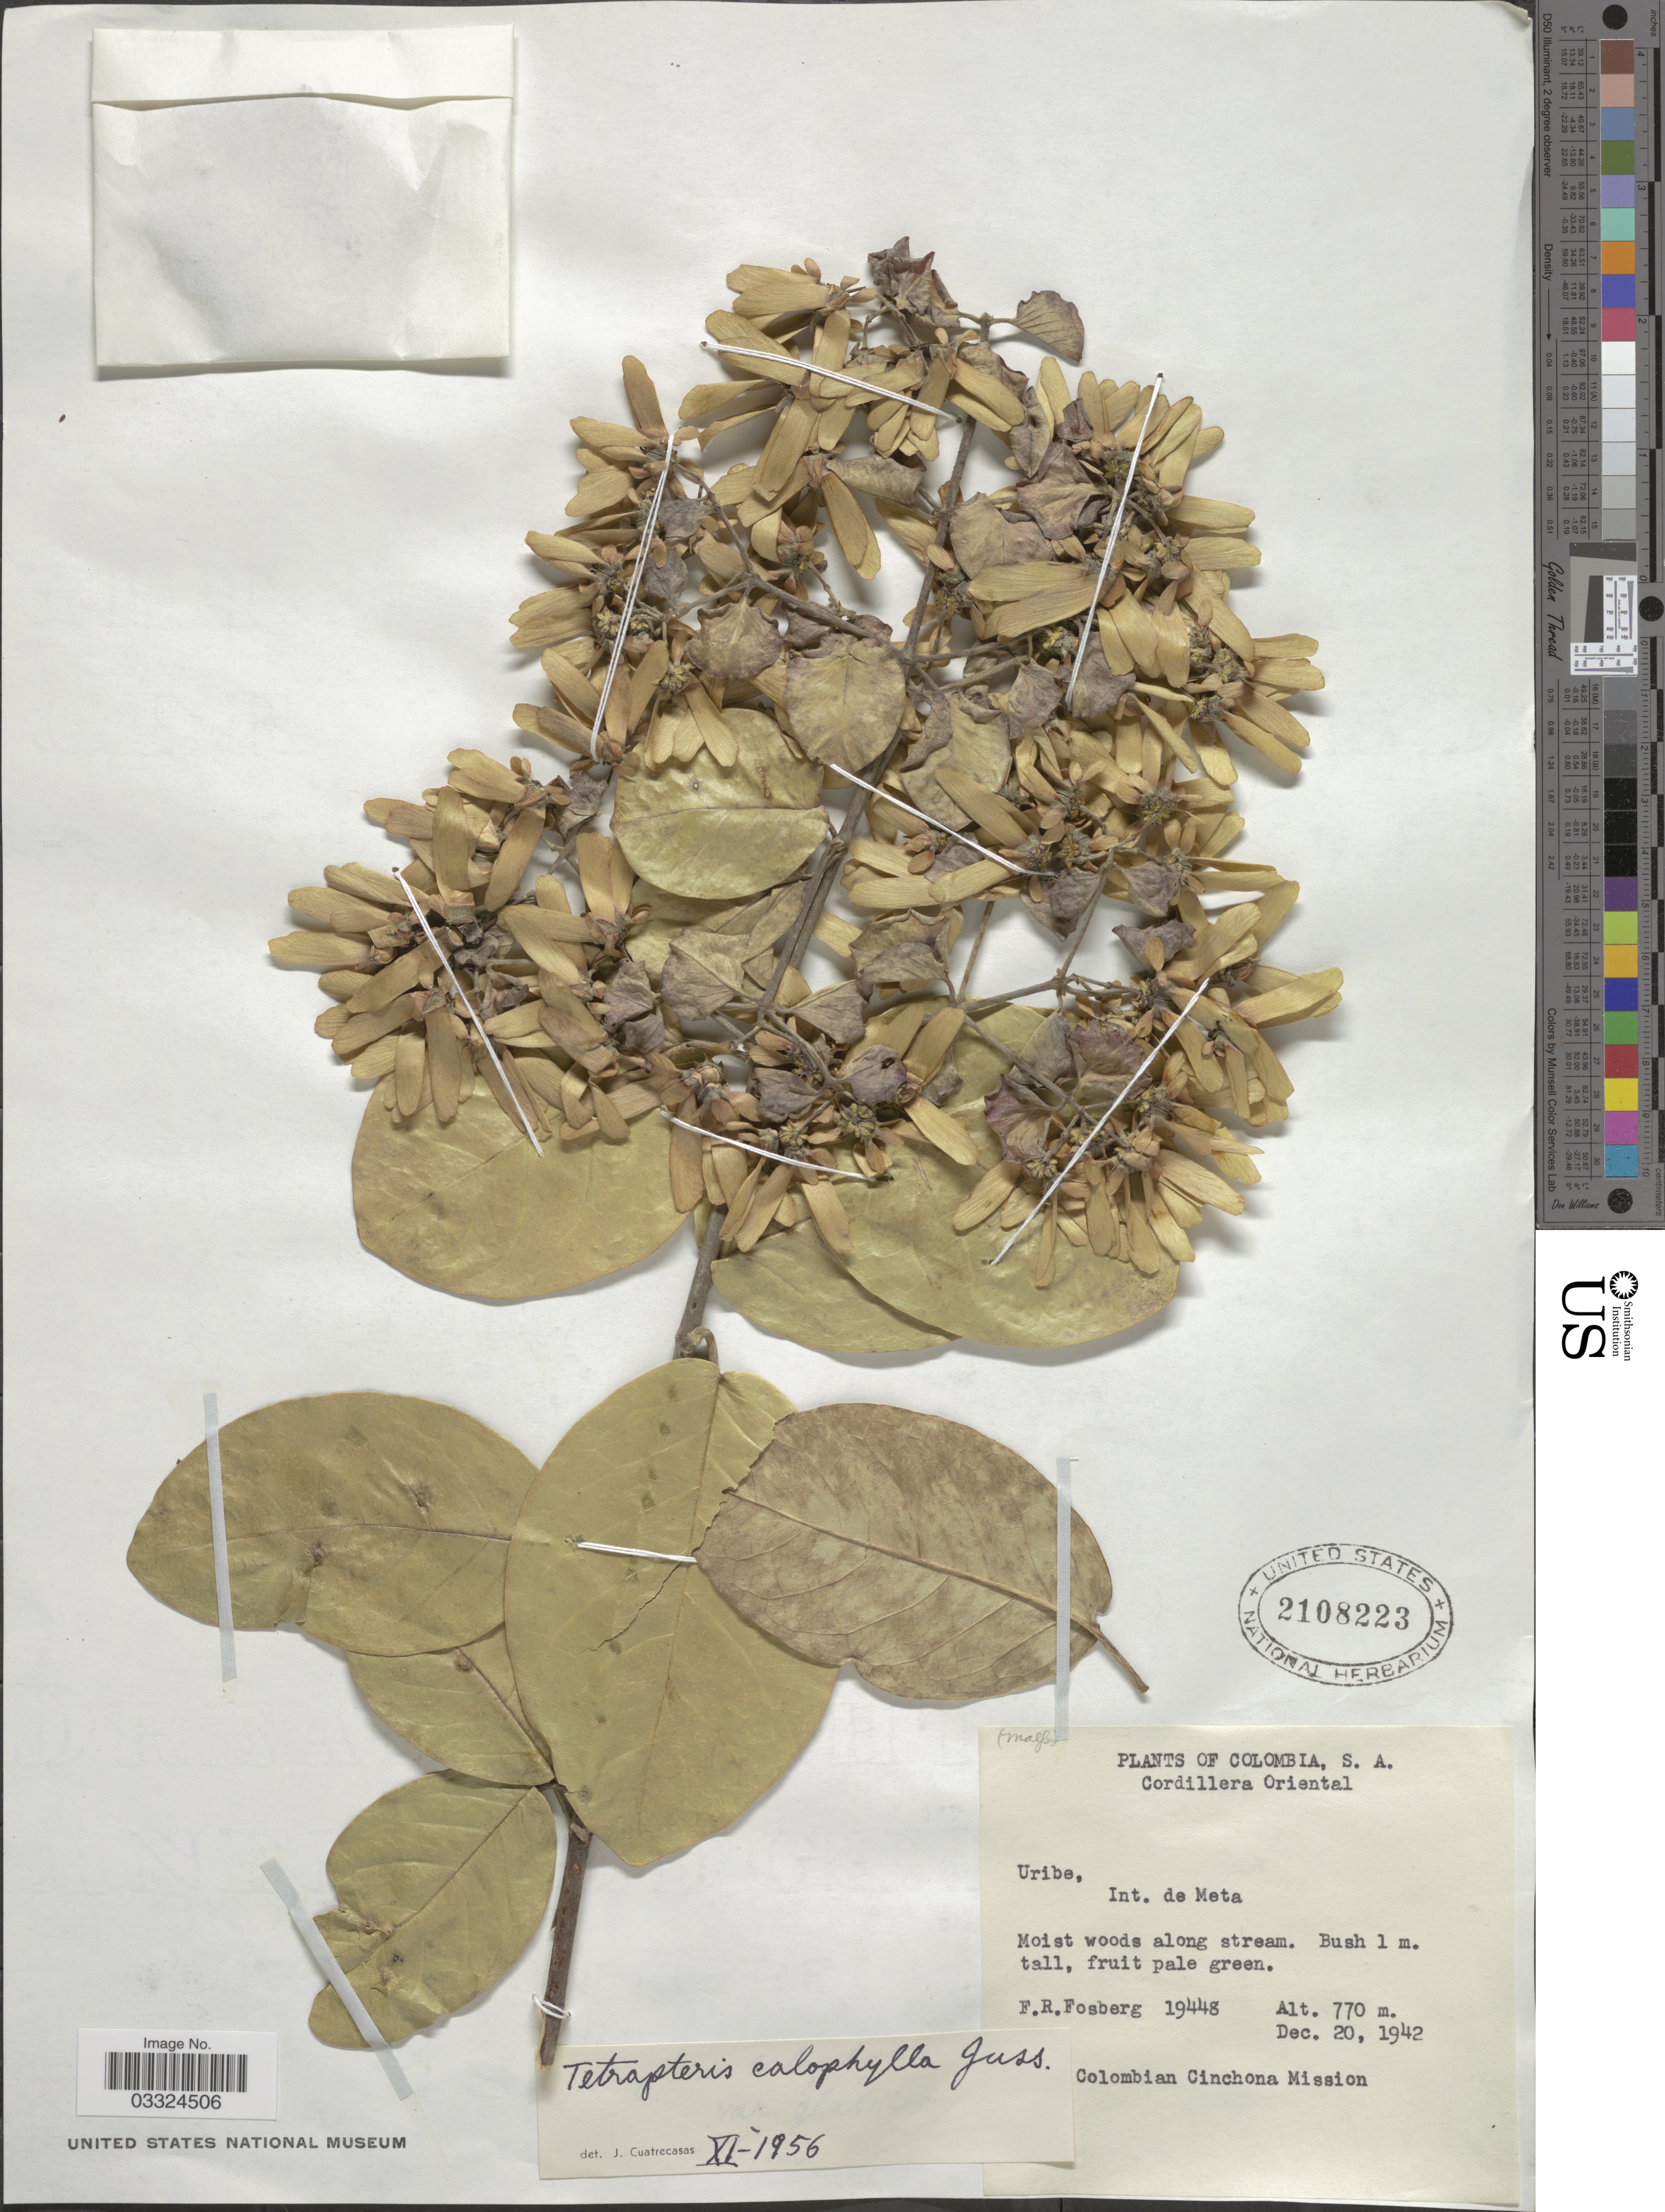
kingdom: Plantae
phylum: Tracheophyta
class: Magnoliopsida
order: Malpighiales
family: Malpighiaceae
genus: Tetrapterys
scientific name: Tetrapterys calophylla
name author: A. Juss.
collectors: F. R. Fosberg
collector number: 19448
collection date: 1942-12-20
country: Colombia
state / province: Meta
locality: Cordillera Oriental. Uribe, Int. de Meta.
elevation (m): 770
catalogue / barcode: US 2108223